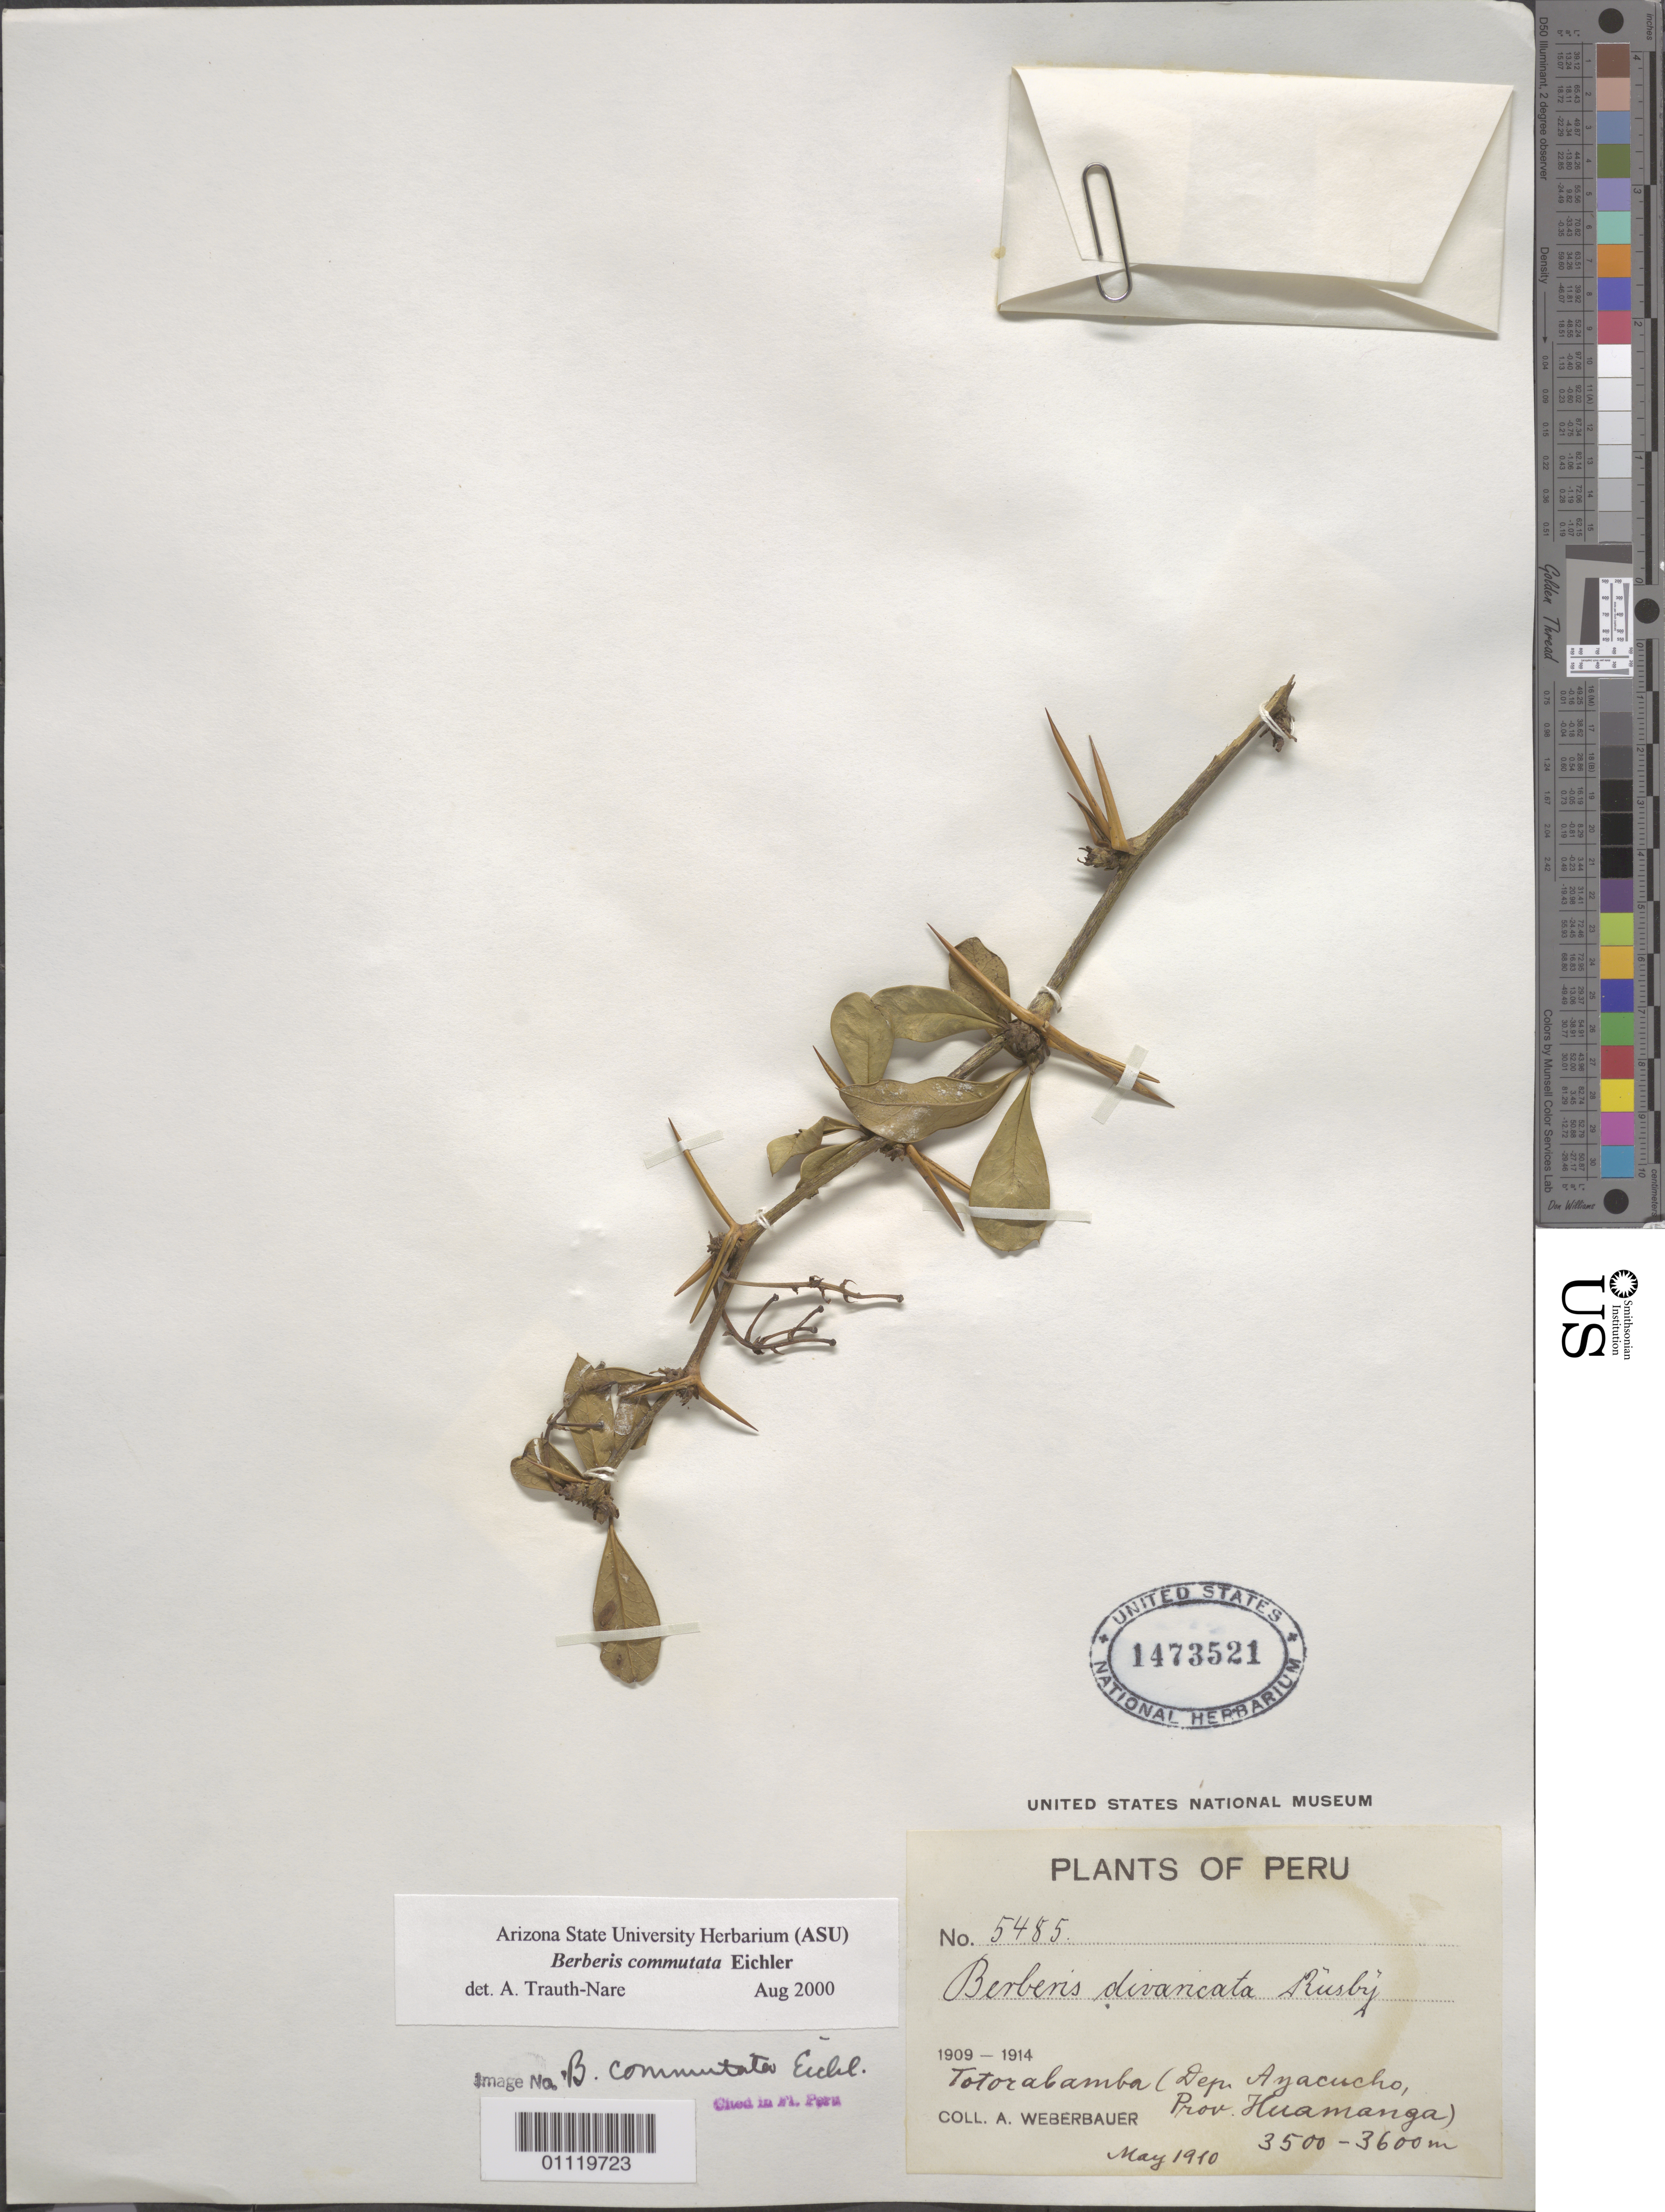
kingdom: Plantae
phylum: Tracheophyta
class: Magnoliopsida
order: Ranunculales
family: Berberidaceae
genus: Berberis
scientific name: Berberis commutata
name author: Eichler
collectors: A. Weberbauer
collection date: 1910-05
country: Peru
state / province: Ayacucho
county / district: Huamanga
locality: Tatorabamba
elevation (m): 3500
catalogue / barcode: US 1473521